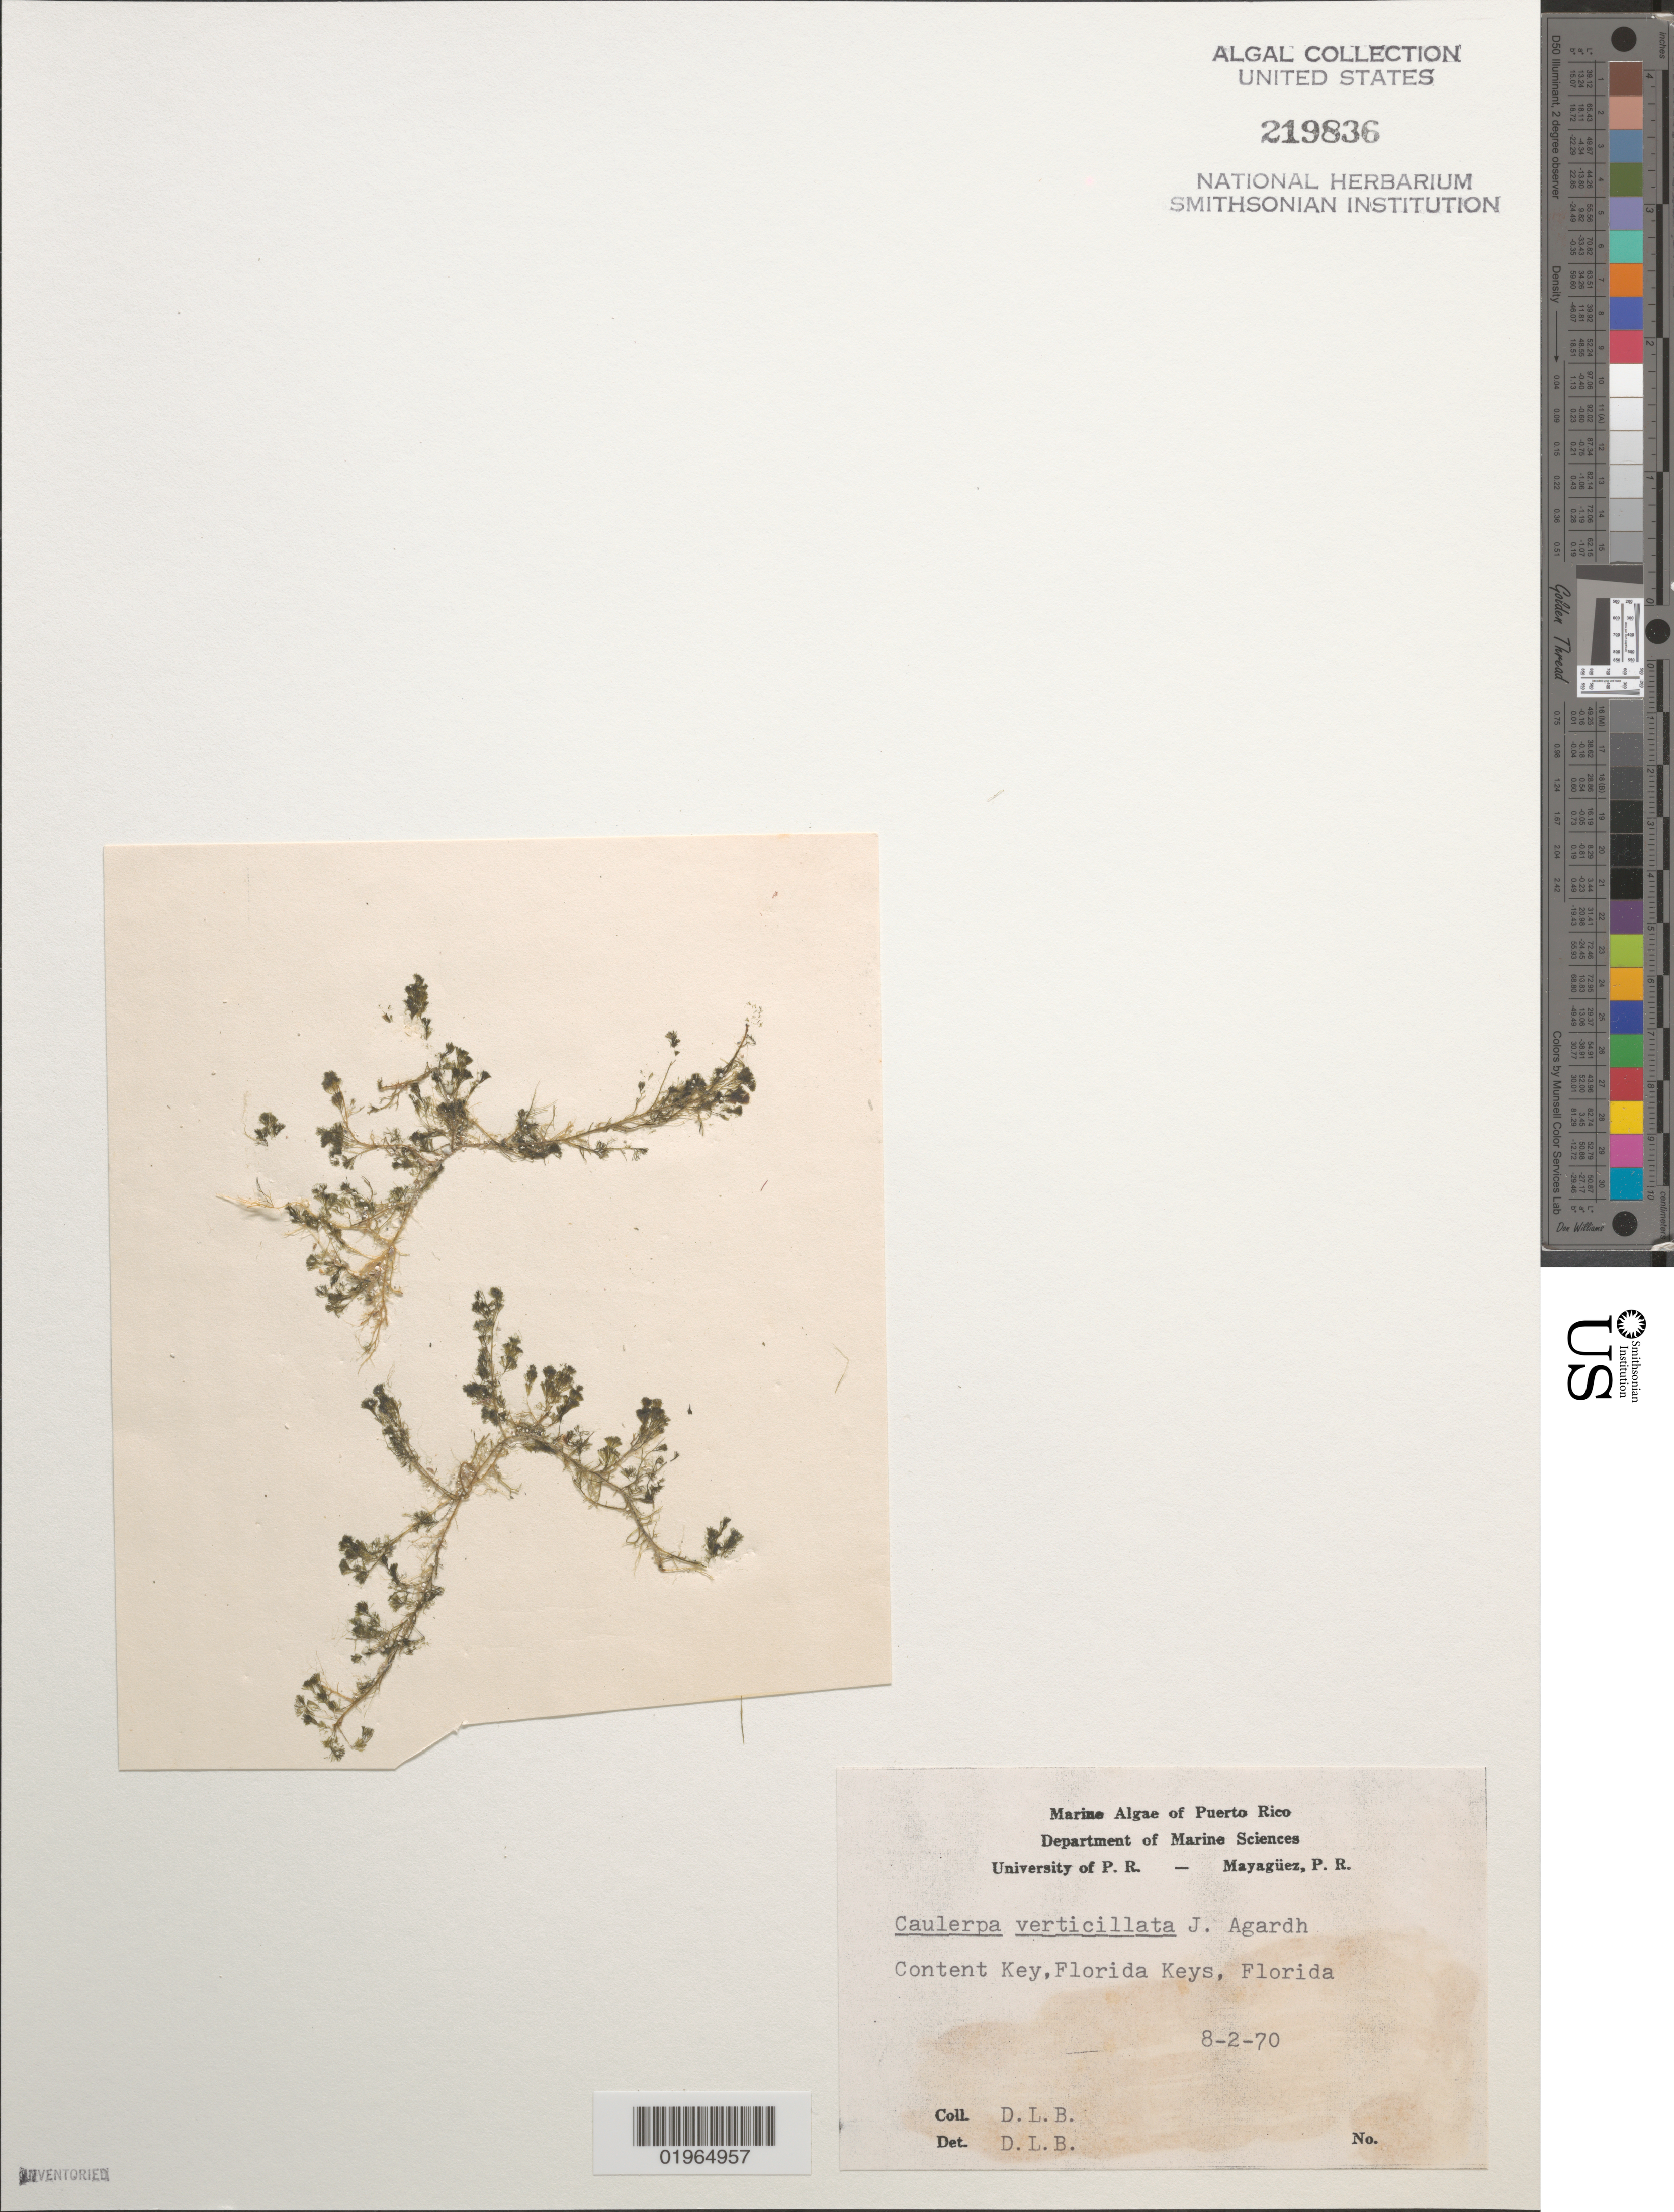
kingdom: Plantae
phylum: Chlorophyta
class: Ulvophyceae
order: Bryopsidales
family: Caulerpaceae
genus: Caulerpa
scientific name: Caulerpa verticillata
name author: J. Agardh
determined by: Ballantine, D. L.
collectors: D.L. Ballantine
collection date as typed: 02 Aug 1970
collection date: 1970-08-02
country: United States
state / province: Florida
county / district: Monroe County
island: Content Key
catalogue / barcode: US 219836